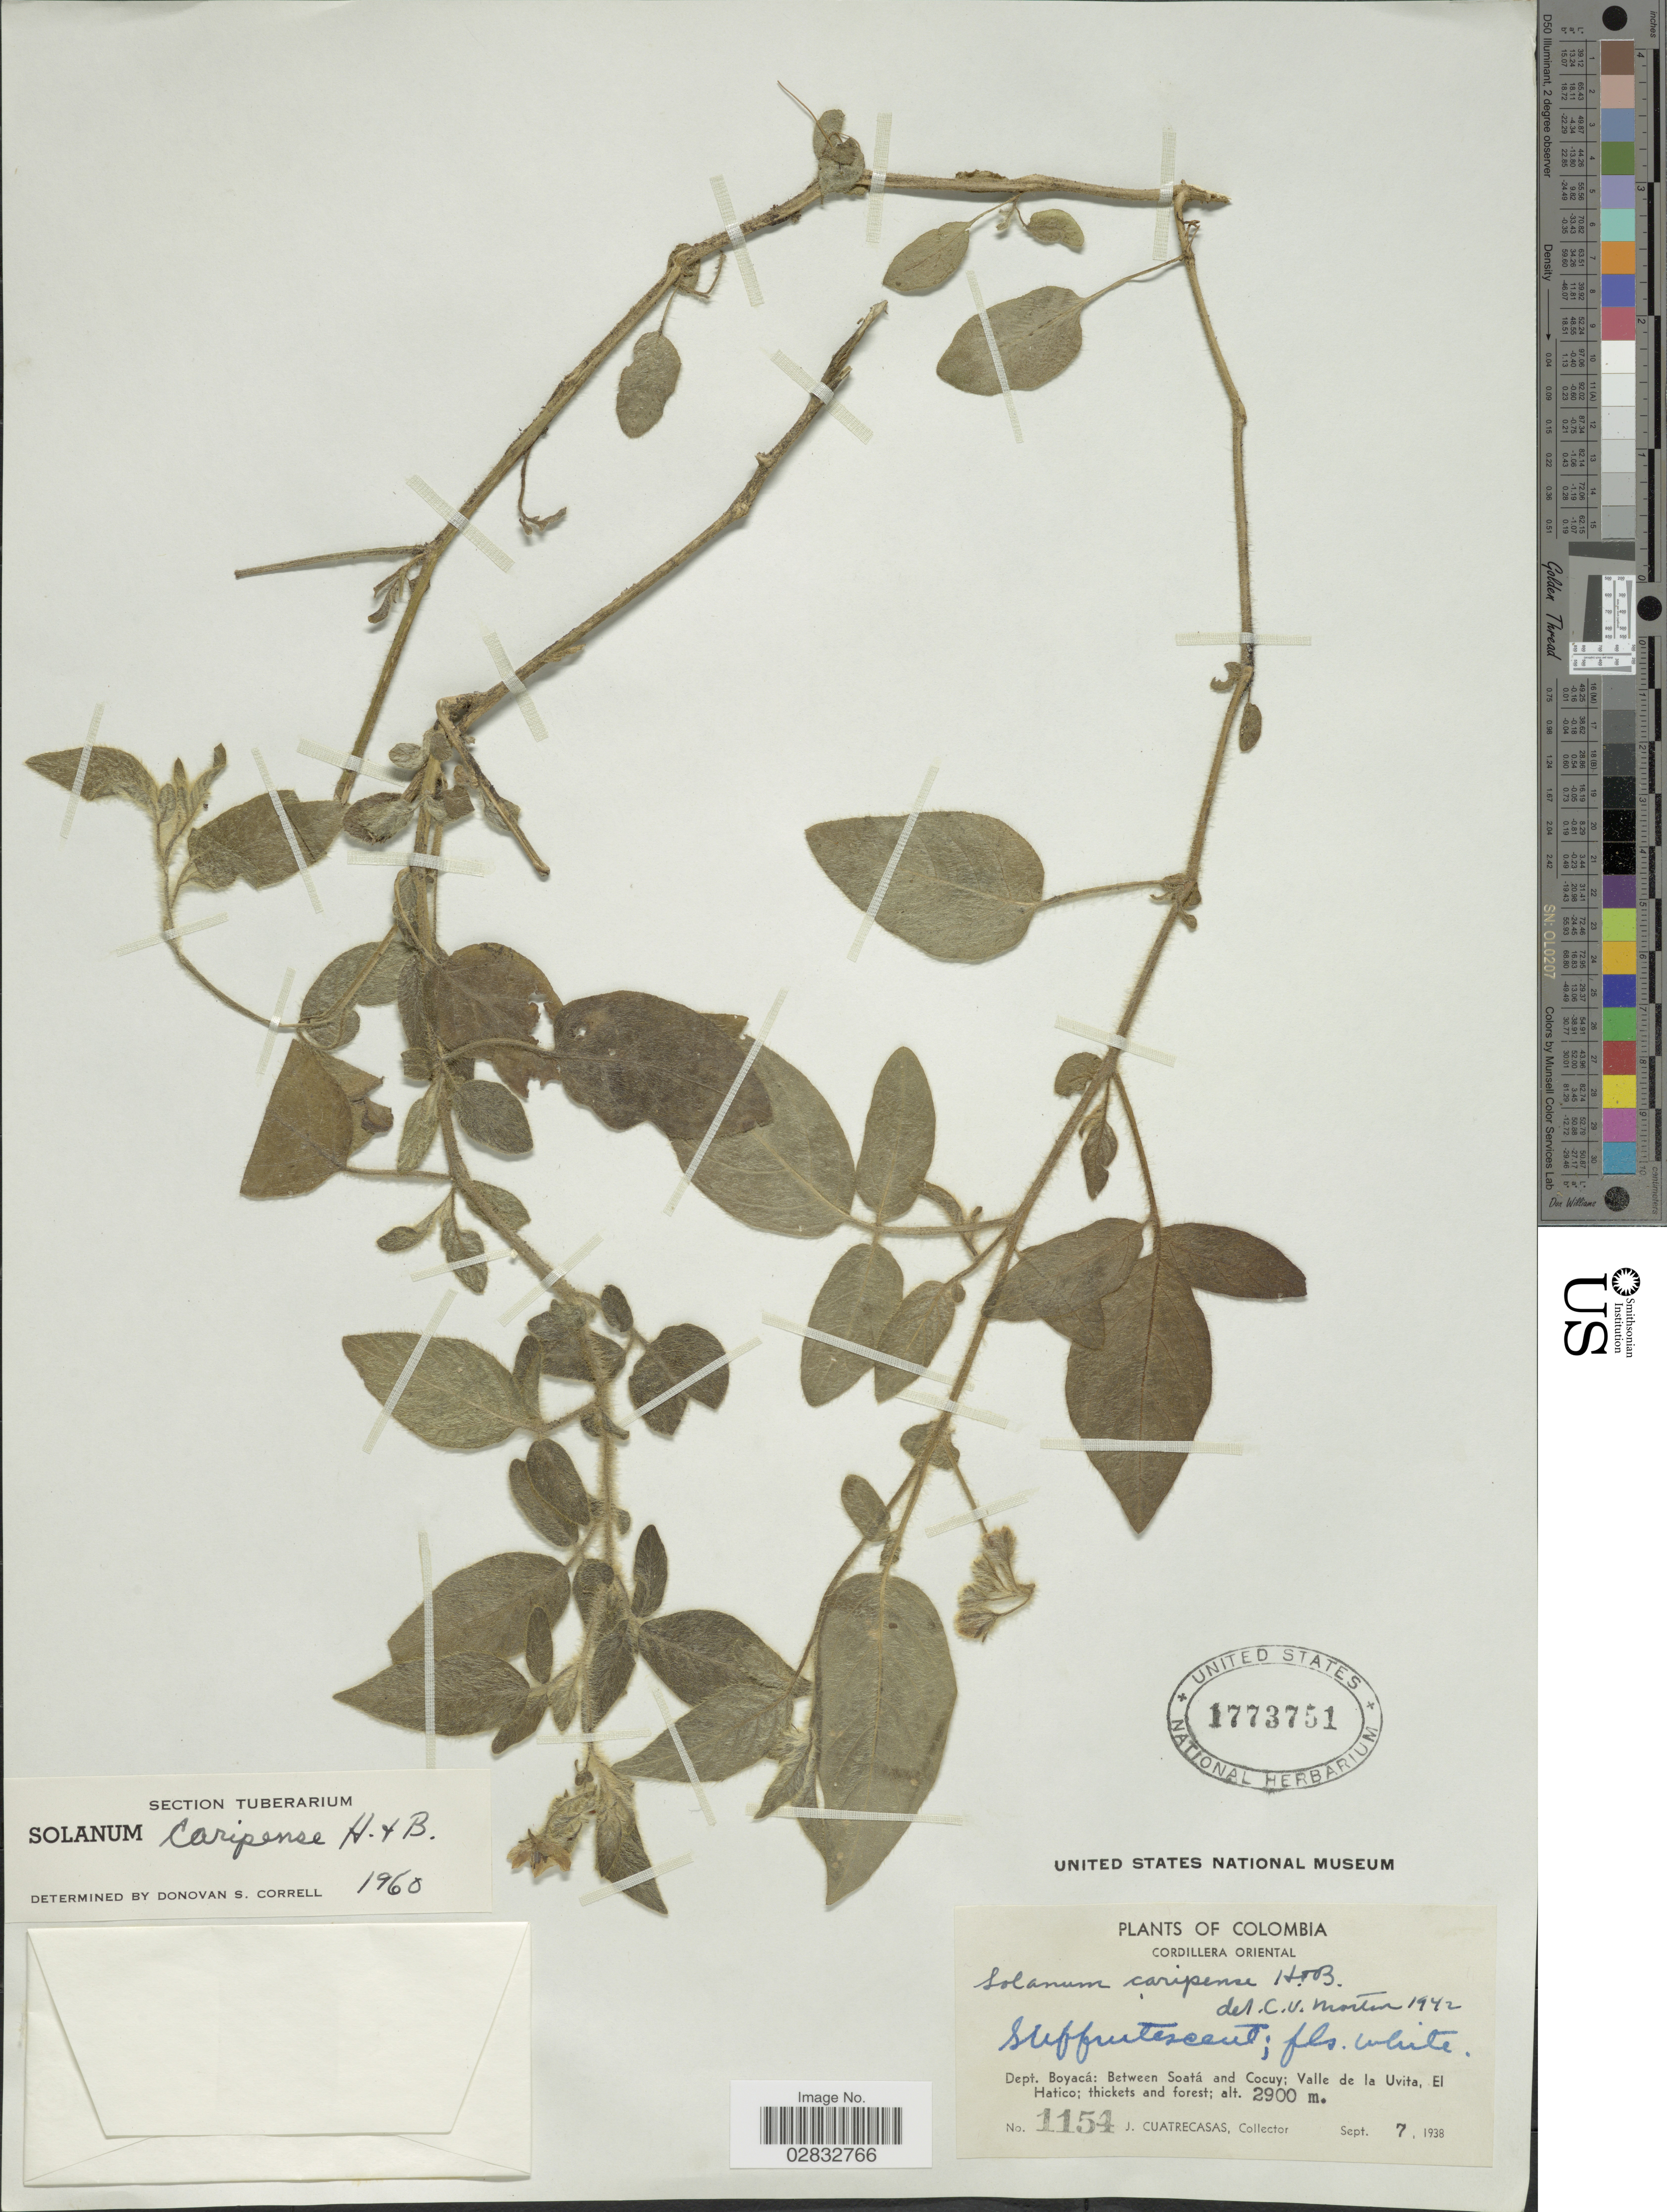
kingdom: Plantae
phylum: Tracheophyta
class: Magnoliopsida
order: Solanales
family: Solanaceae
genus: Solanum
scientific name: Solanum caripense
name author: Humb. & Bonpl. ex Dunal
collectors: J. Cuatrecasas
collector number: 1154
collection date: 1938-09-07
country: Colombia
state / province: Boyacá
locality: Cordillera Oriental. Dept. Boyacá: Between Soatá and Cocuy; Valle de la Uvita, El Hatico.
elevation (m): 2900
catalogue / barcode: US 1773751